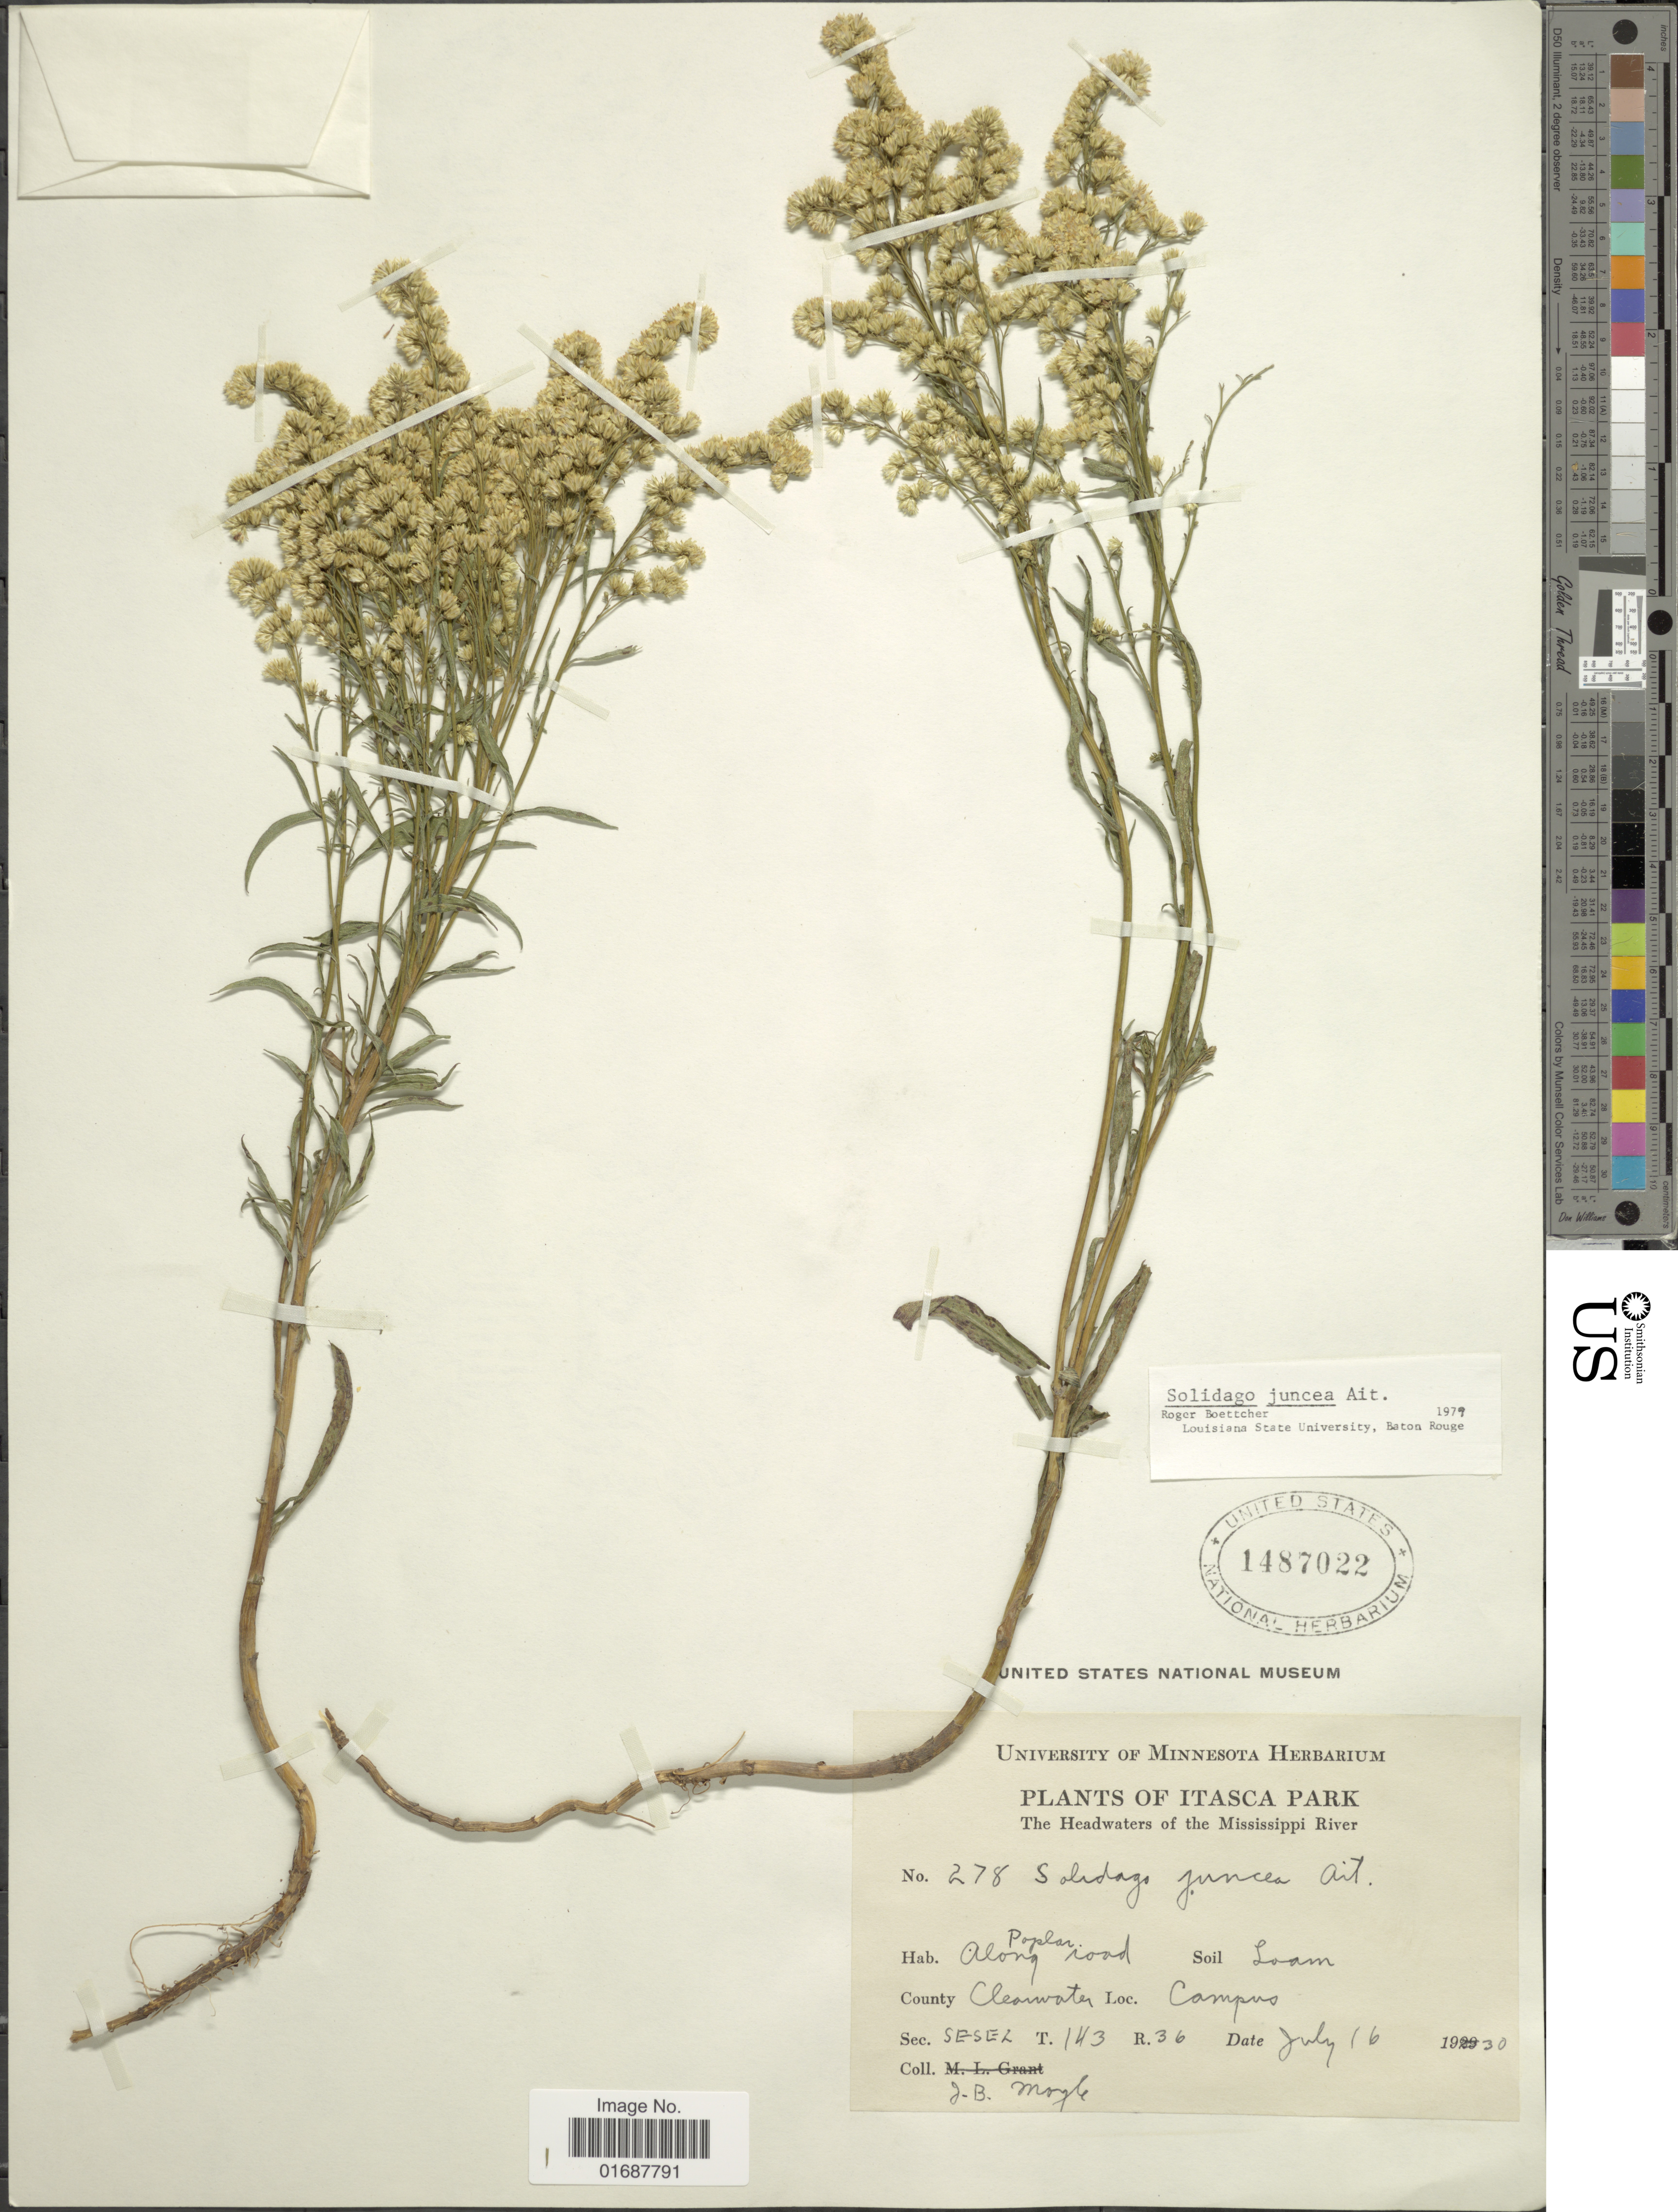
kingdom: Plantae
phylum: Tracheophyta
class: Magnoliopsida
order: Asterales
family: Asteraceae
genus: Solidago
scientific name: Solidago juncea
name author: Aiton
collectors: J. Moyle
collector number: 278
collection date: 1930-07-16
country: United States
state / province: Minnesota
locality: Itasca park. The Headwaters of the Mississippi River. Along Poplar road. County Clearwater. Campus. Sec. SE-SE 2 T.143 R.36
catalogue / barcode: US 1487022